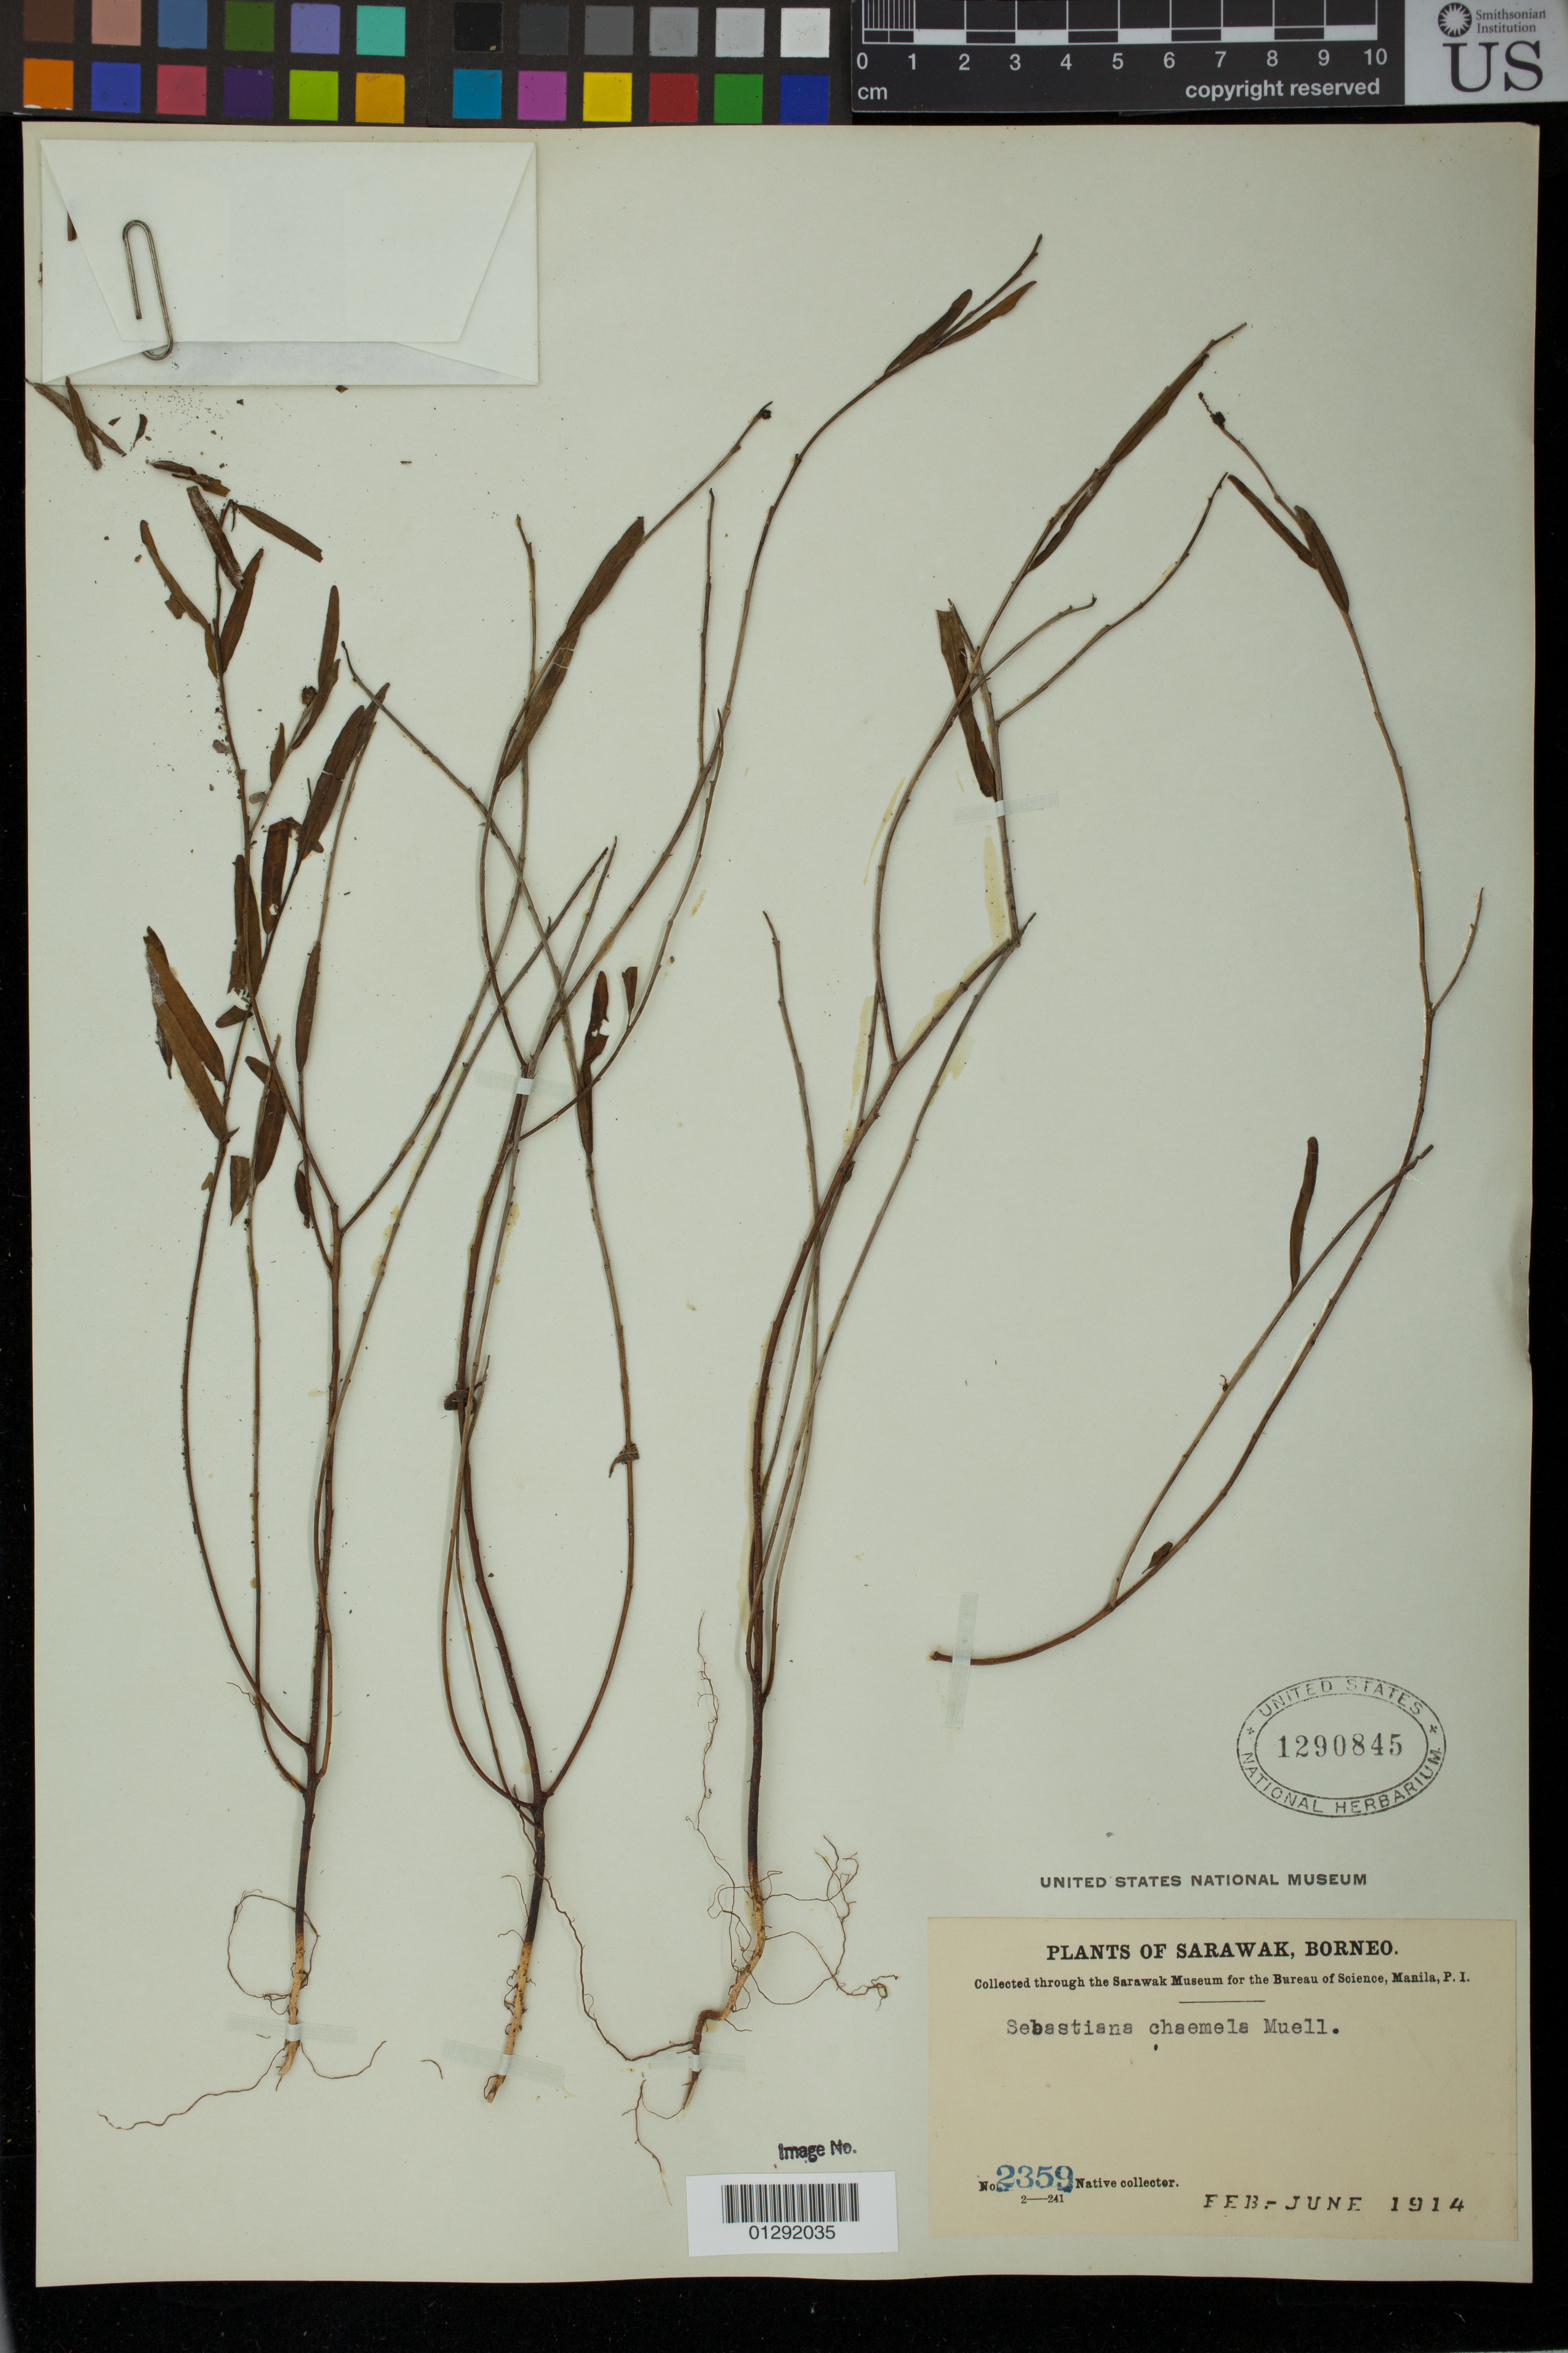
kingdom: Plantae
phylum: Tracheophyta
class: Magnoliopsida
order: Malpighiales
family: Euphorbiaceae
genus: Sebastiania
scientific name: Sebastiania chamaelea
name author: (L.) Müll. Arg.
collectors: Native collector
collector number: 2359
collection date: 1914-02/1914-06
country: Malaysia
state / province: Sarawak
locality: Sarawak, Borneo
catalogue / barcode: US 1290845